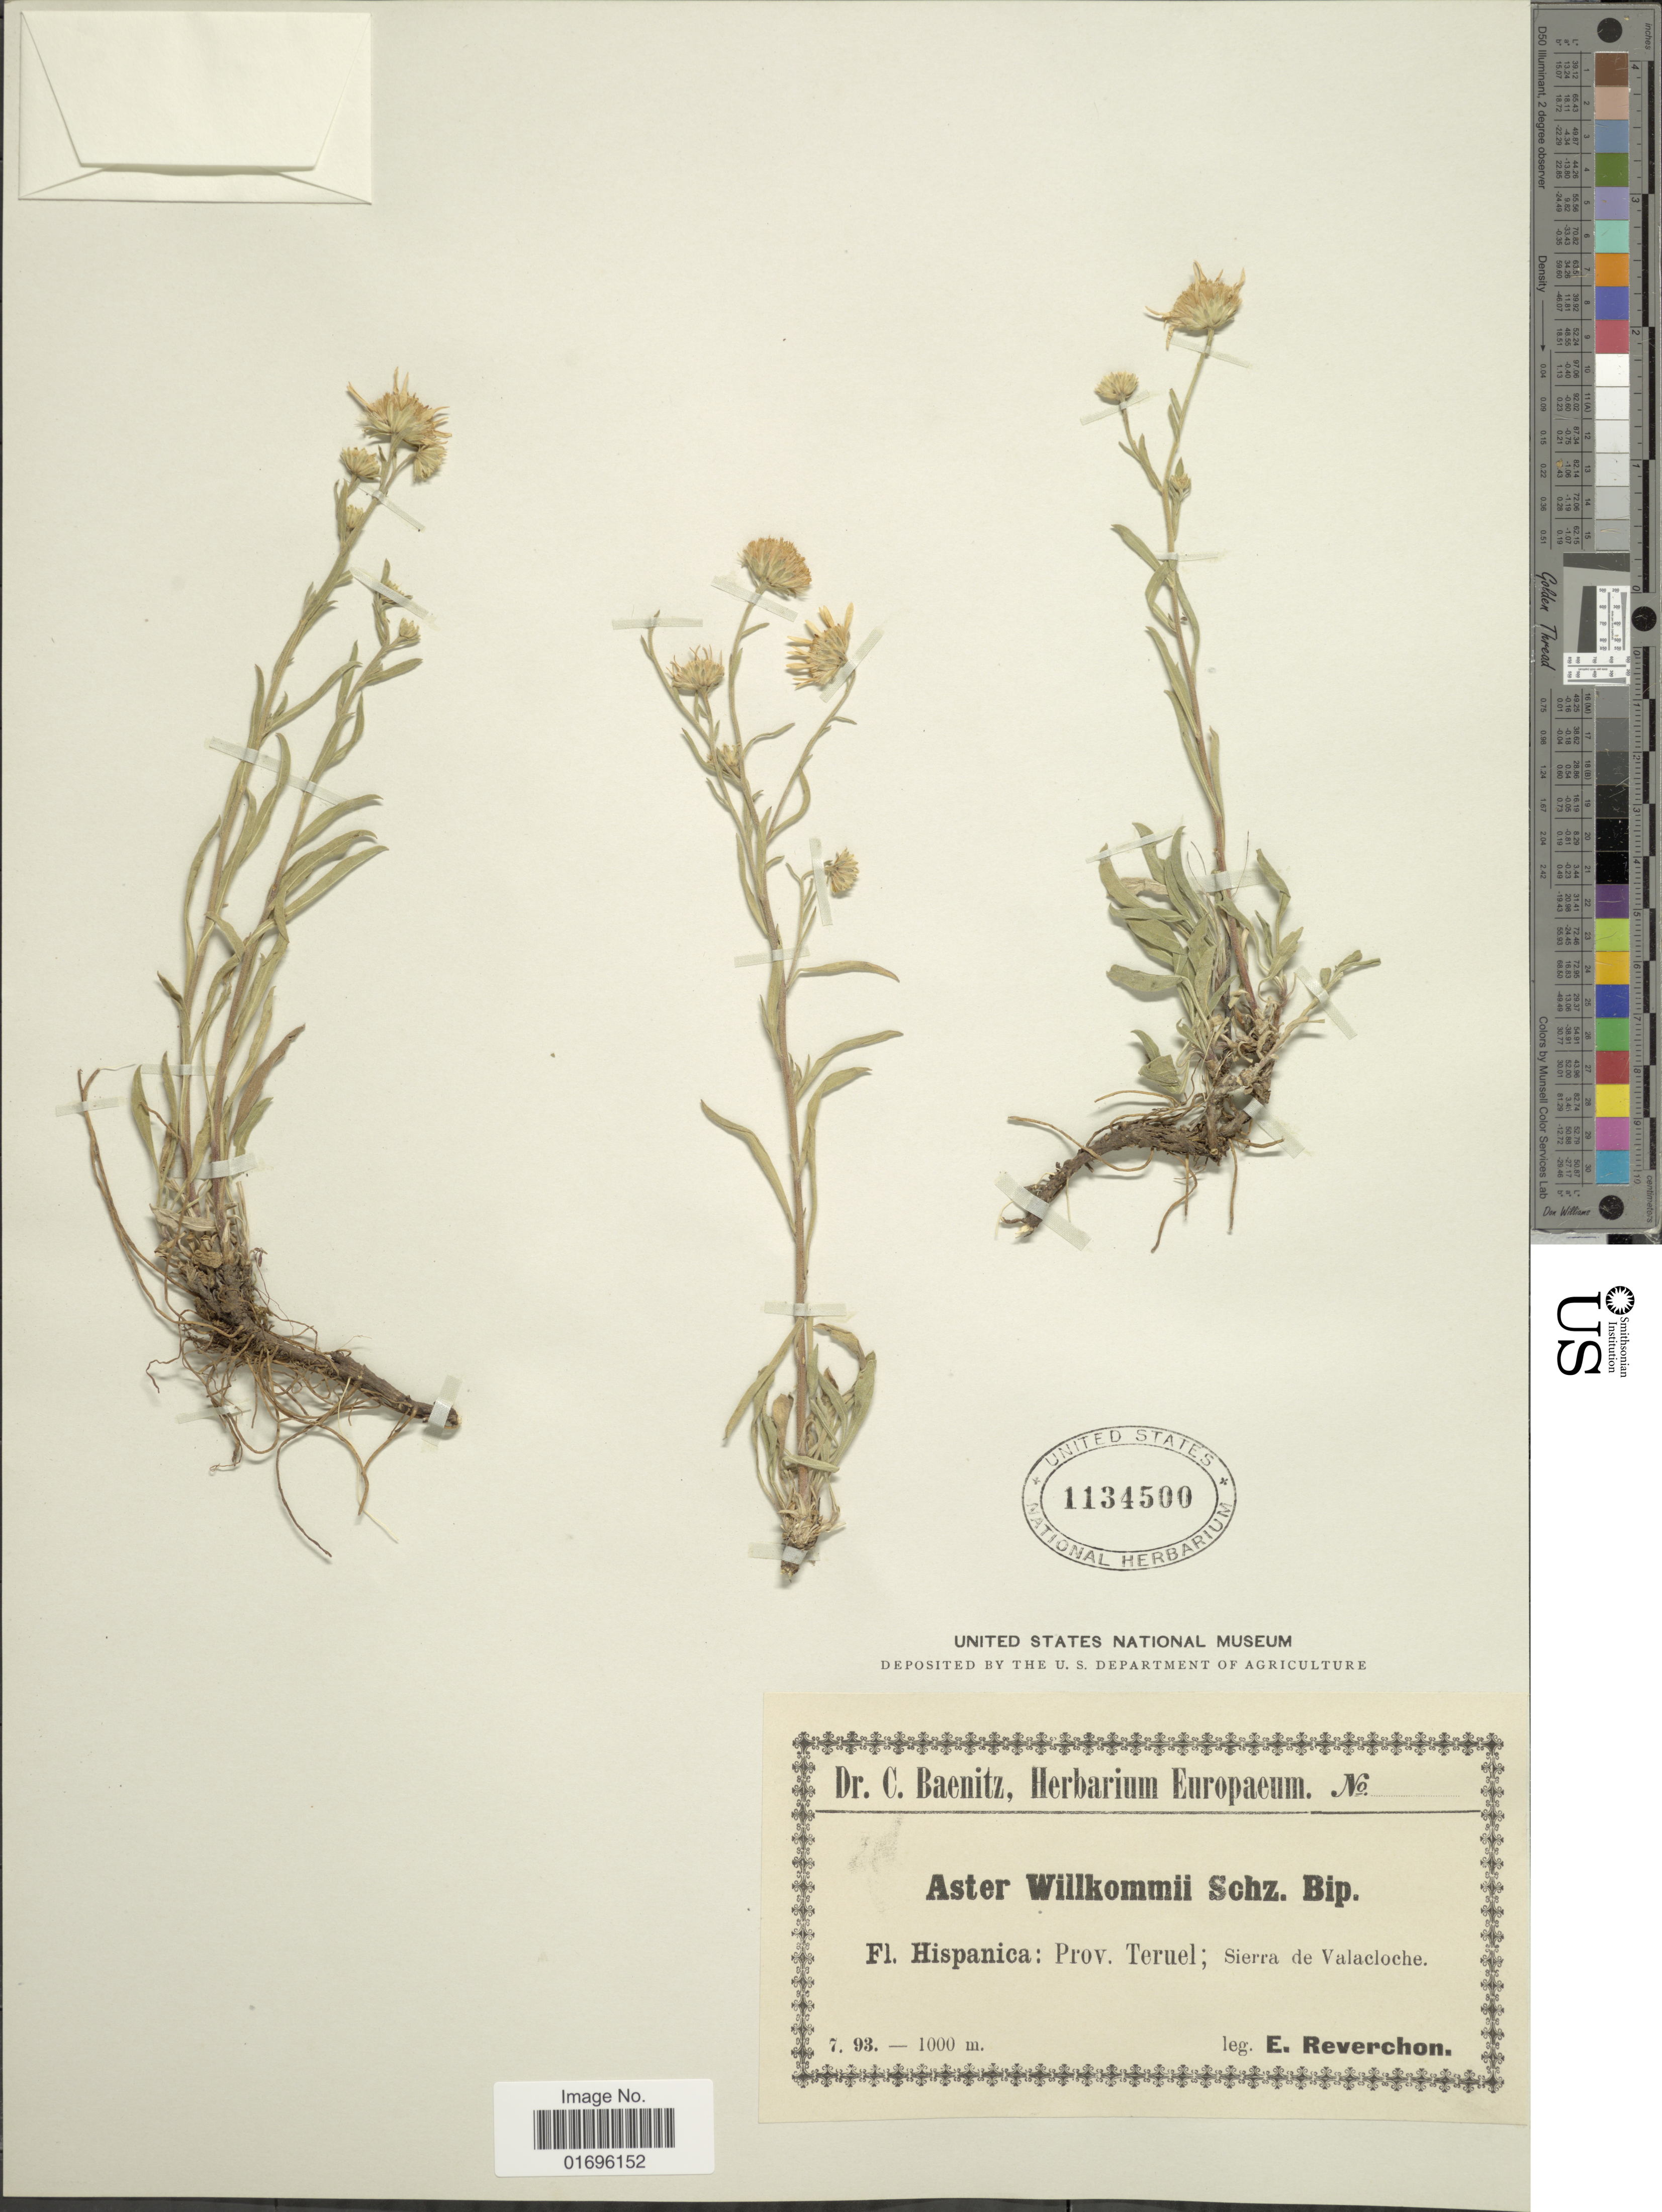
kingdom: Plantae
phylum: Tracheophyta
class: Magnoliopsida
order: Asterales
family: Asteraceae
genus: Aster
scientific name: Aster willkommii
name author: Sch. Bip.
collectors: E. Reverchon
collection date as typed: Transcribed d/m/y: /7/93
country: Spain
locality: Hispanica: Prov. Teruel; Sierra de Valacloche.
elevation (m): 1000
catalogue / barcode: US 1134500